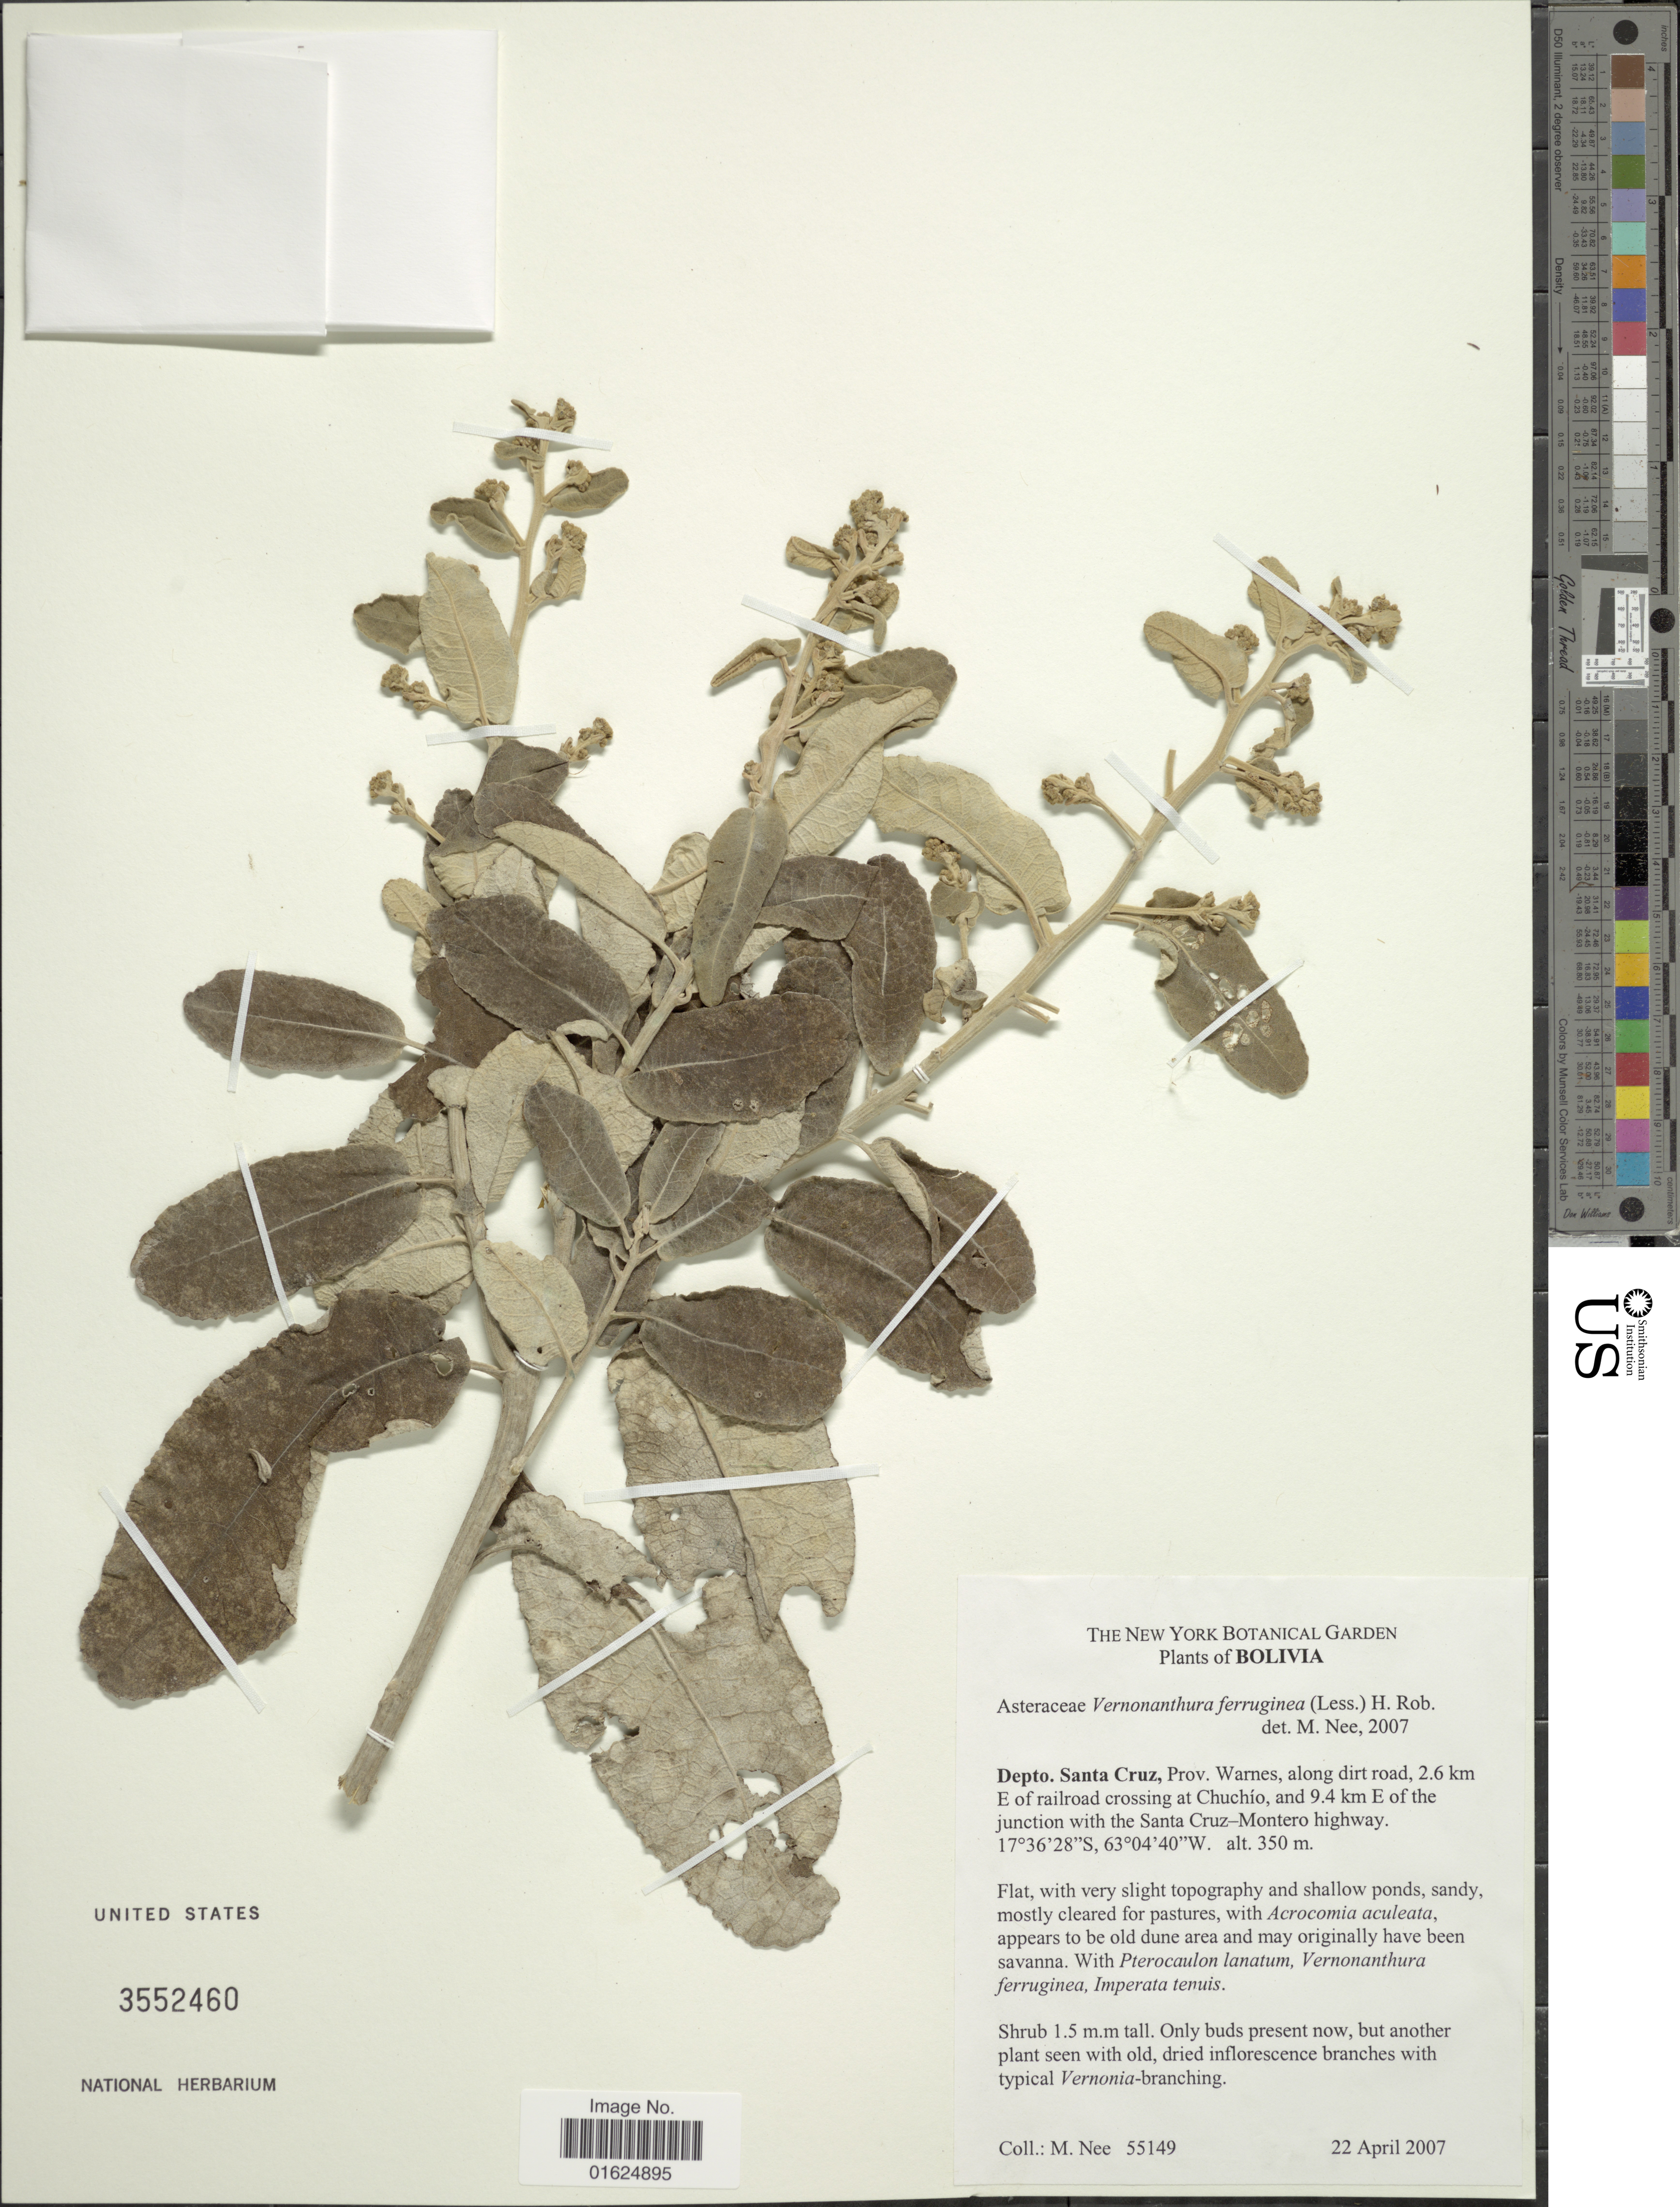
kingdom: Plantae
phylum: Tracheophyta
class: Magnoliopsida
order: Asterales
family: Asteraceae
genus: Vernonanthura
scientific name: Vernonanthura ferruginea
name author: (Less.) H. Rob.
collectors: M. Nee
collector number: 55149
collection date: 2007-04-22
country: Bolivia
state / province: Santa Cruz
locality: Prov. Warnes, along dirt road, 2.6 km E of railroad crossing at Chuchío, and 9.4 km E of the junction with the Santa Cruz-Montero highway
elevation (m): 350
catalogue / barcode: US 3552460